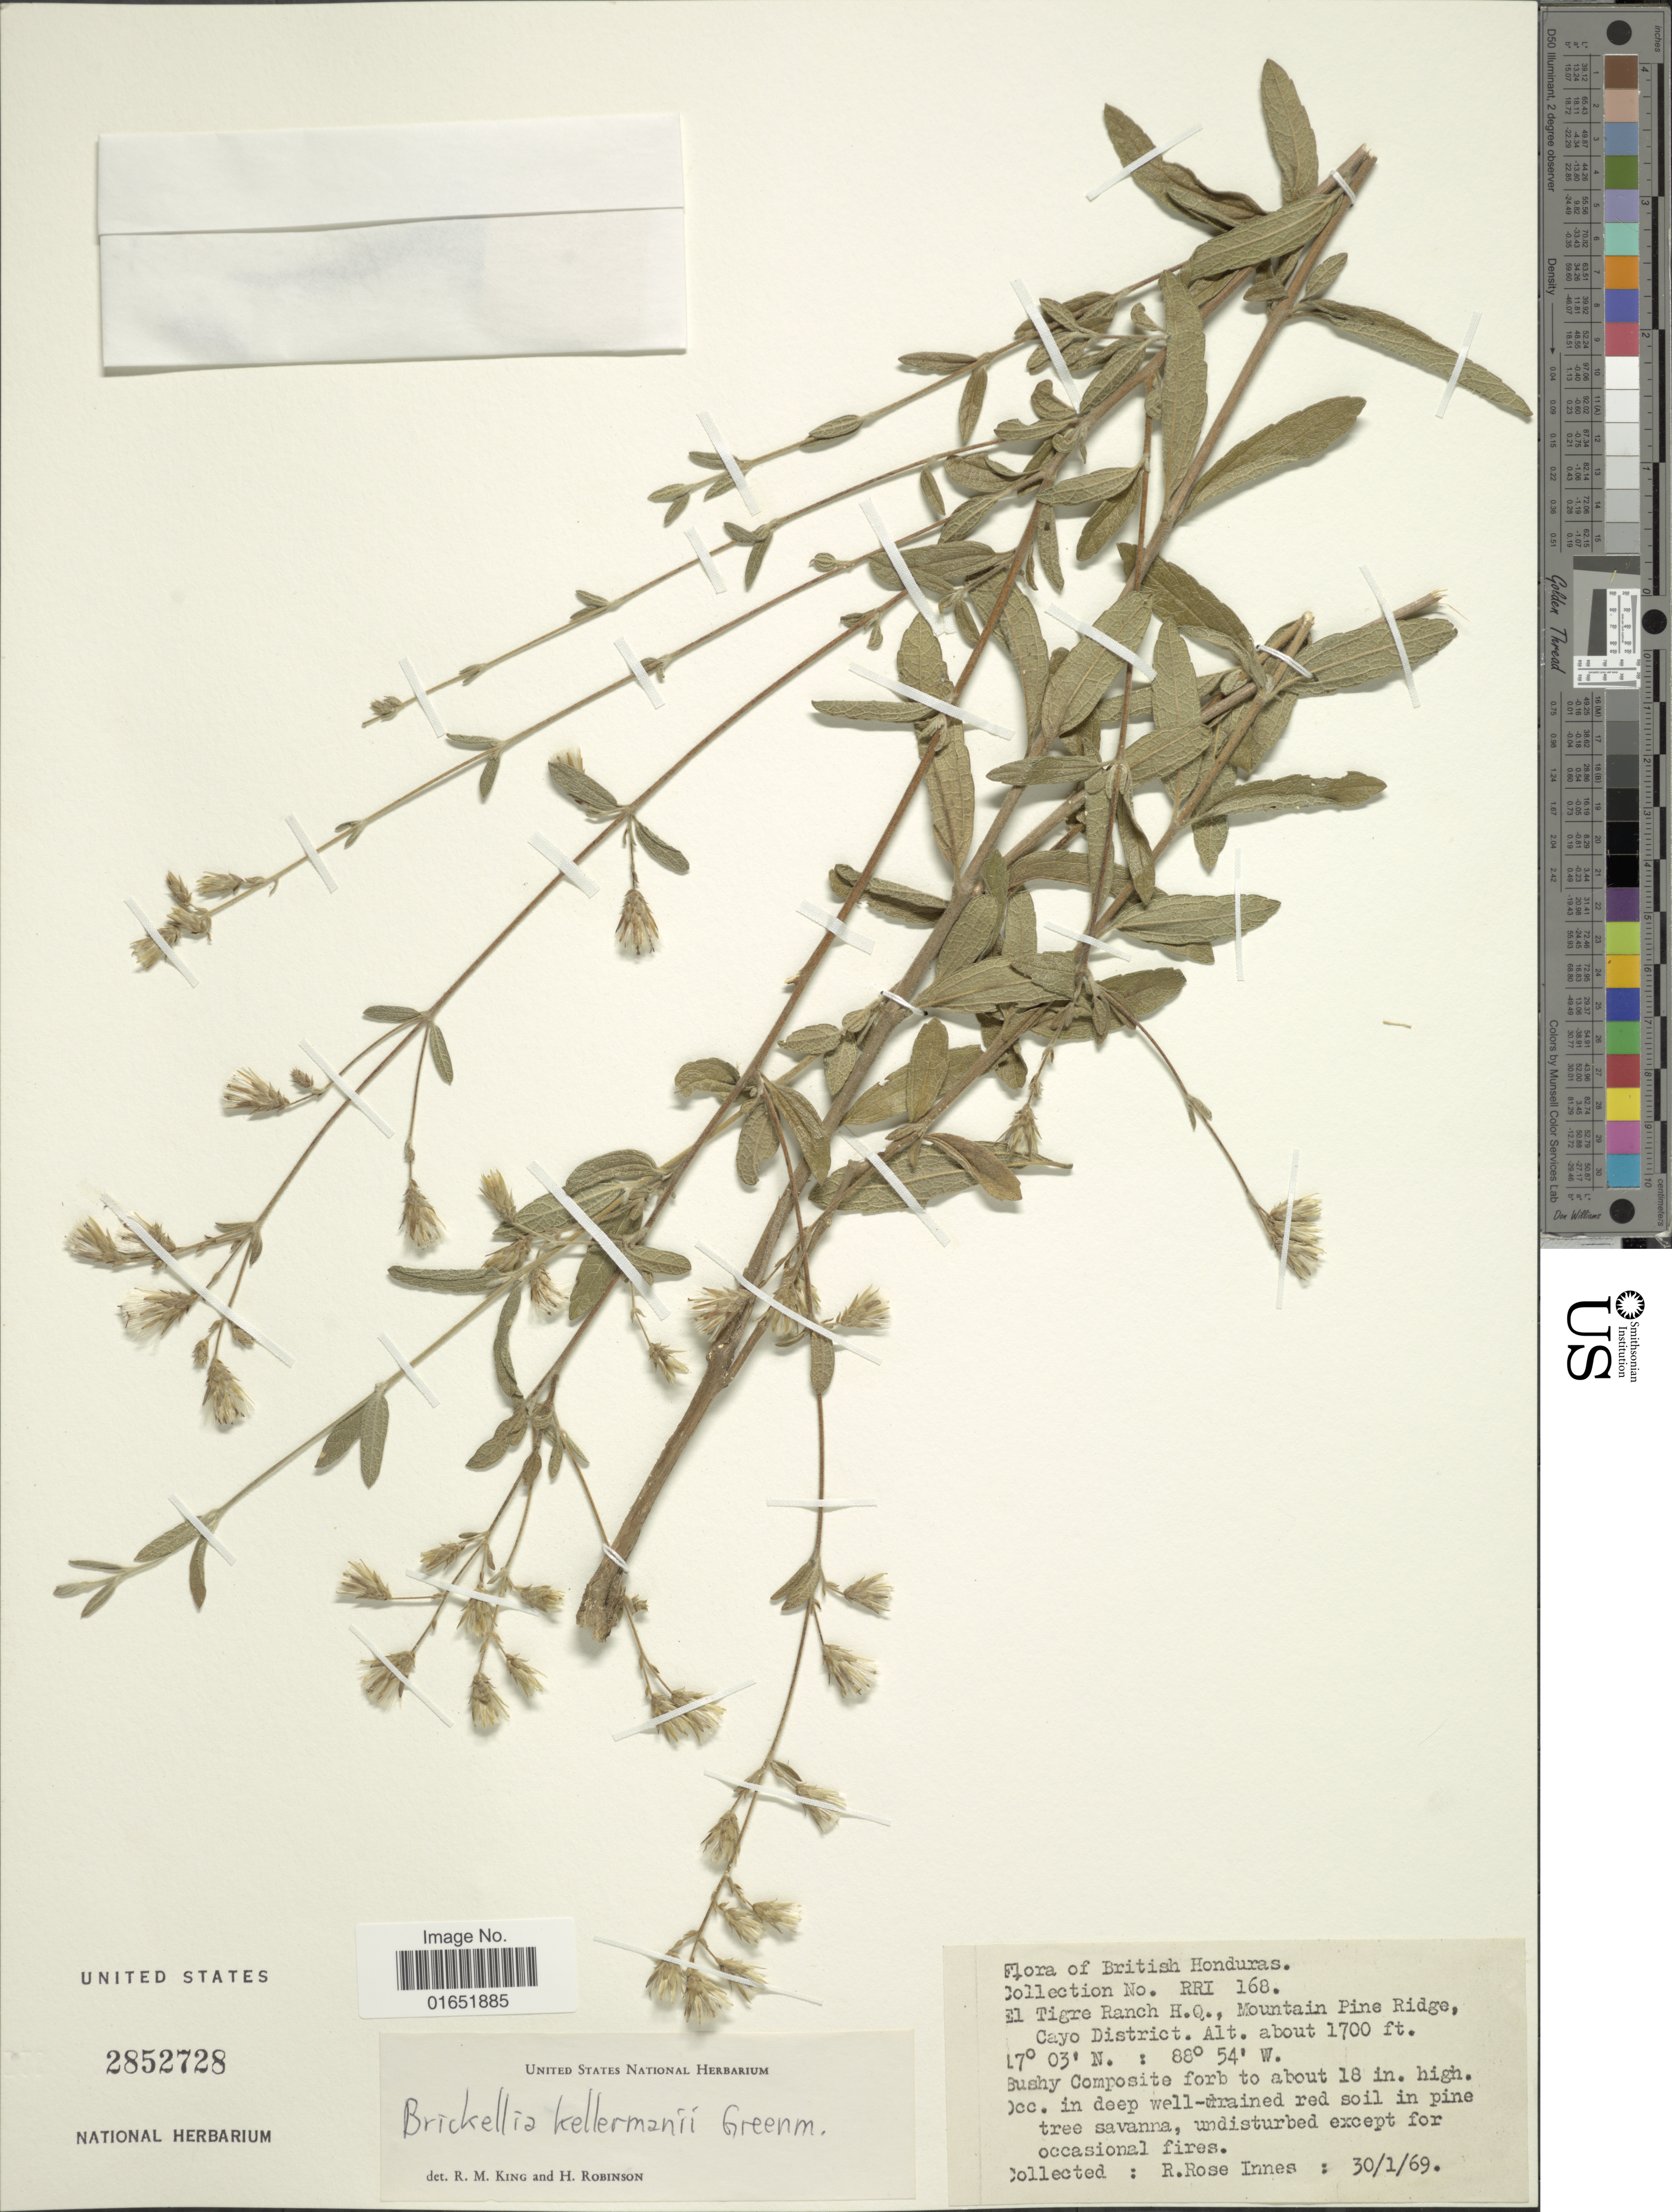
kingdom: Plantae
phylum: Tracheophyta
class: Magnoliopsida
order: Asterales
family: Asteraceae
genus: Brickellia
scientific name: Brickellia kellermanii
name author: Greenm.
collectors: R. Rose-Innes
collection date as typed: Transcribed d/m/y: 30/1/69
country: Belize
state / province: Cayo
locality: British Honduras, El Tigre Ranch H.Q., Mountain Pine Ridge, Cayo District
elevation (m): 518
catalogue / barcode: US 2852728